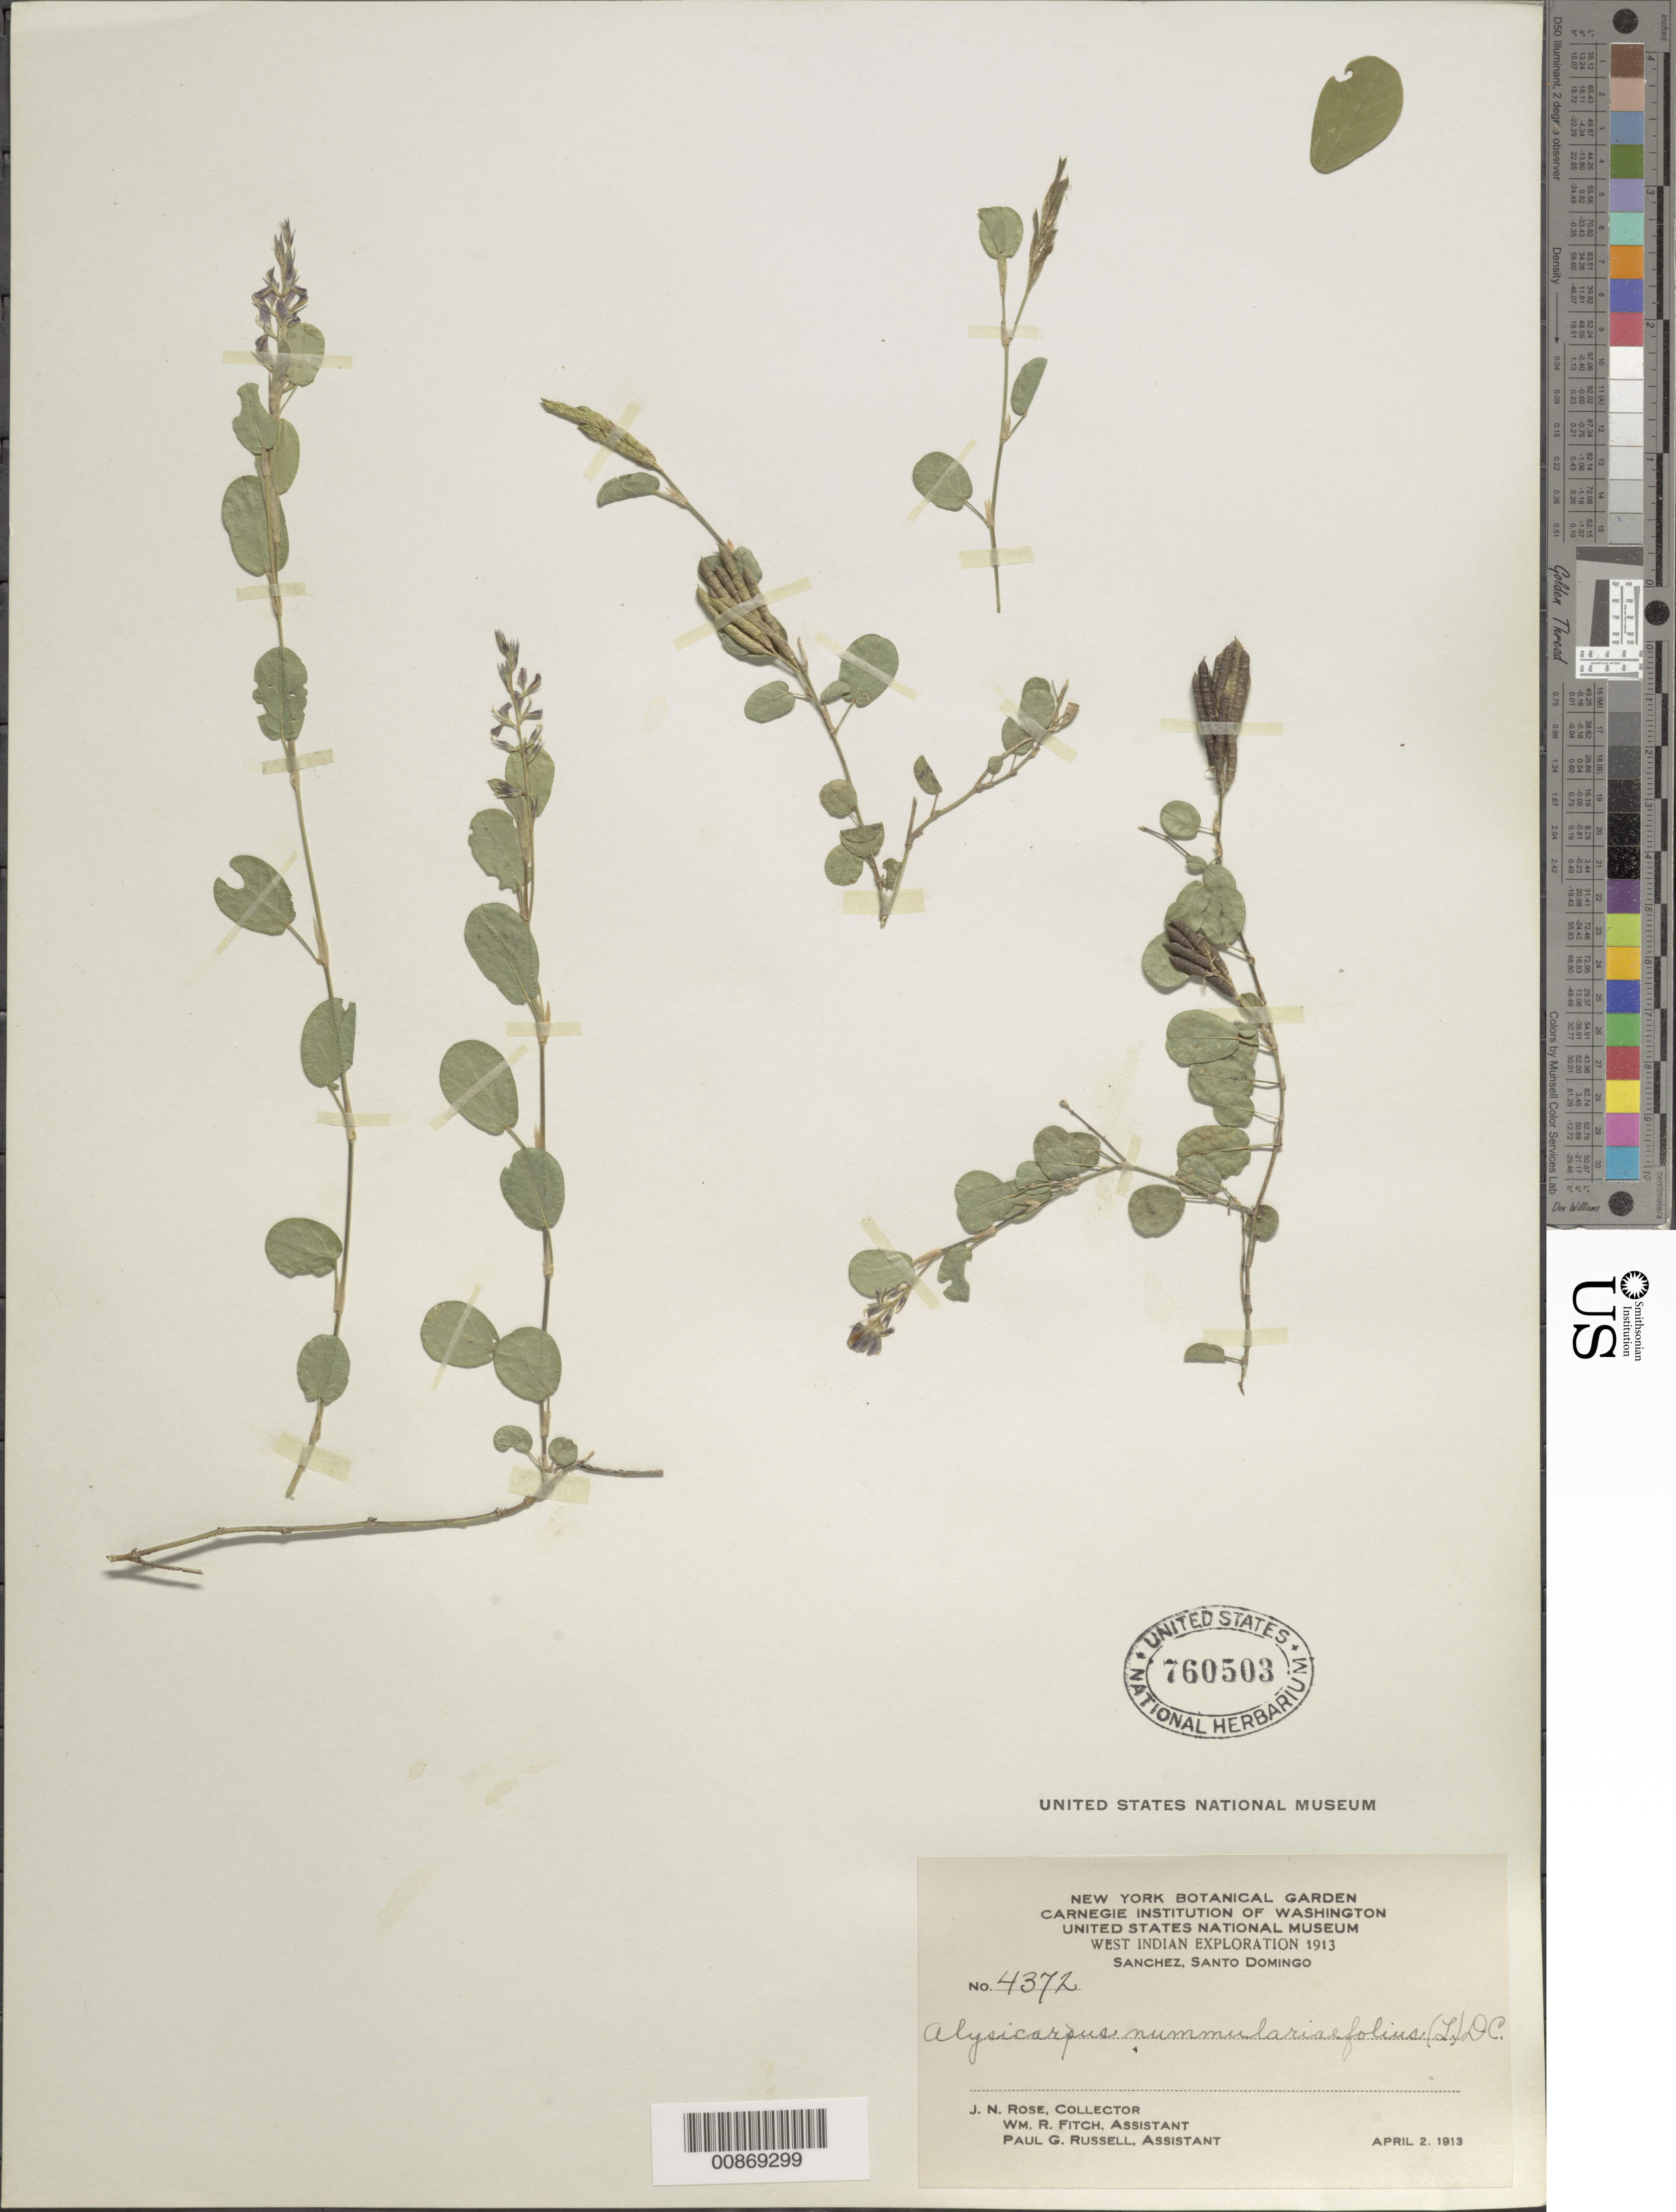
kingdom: Plantae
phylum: Tracheophyta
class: Magnoliopsida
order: Fabales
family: Fabaceae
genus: Alysicarpus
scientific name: Alysicarpus vaginalis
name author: (L.) DC.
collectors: J. N. Rose, W. R. Fitch & P. G. Russell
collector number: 4372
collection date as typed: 02 Apr 1913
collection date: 1913-04-02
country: Dominican Republic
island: Hispaniola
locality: Sánchez, Santo Domingo.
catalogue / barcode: US 760503